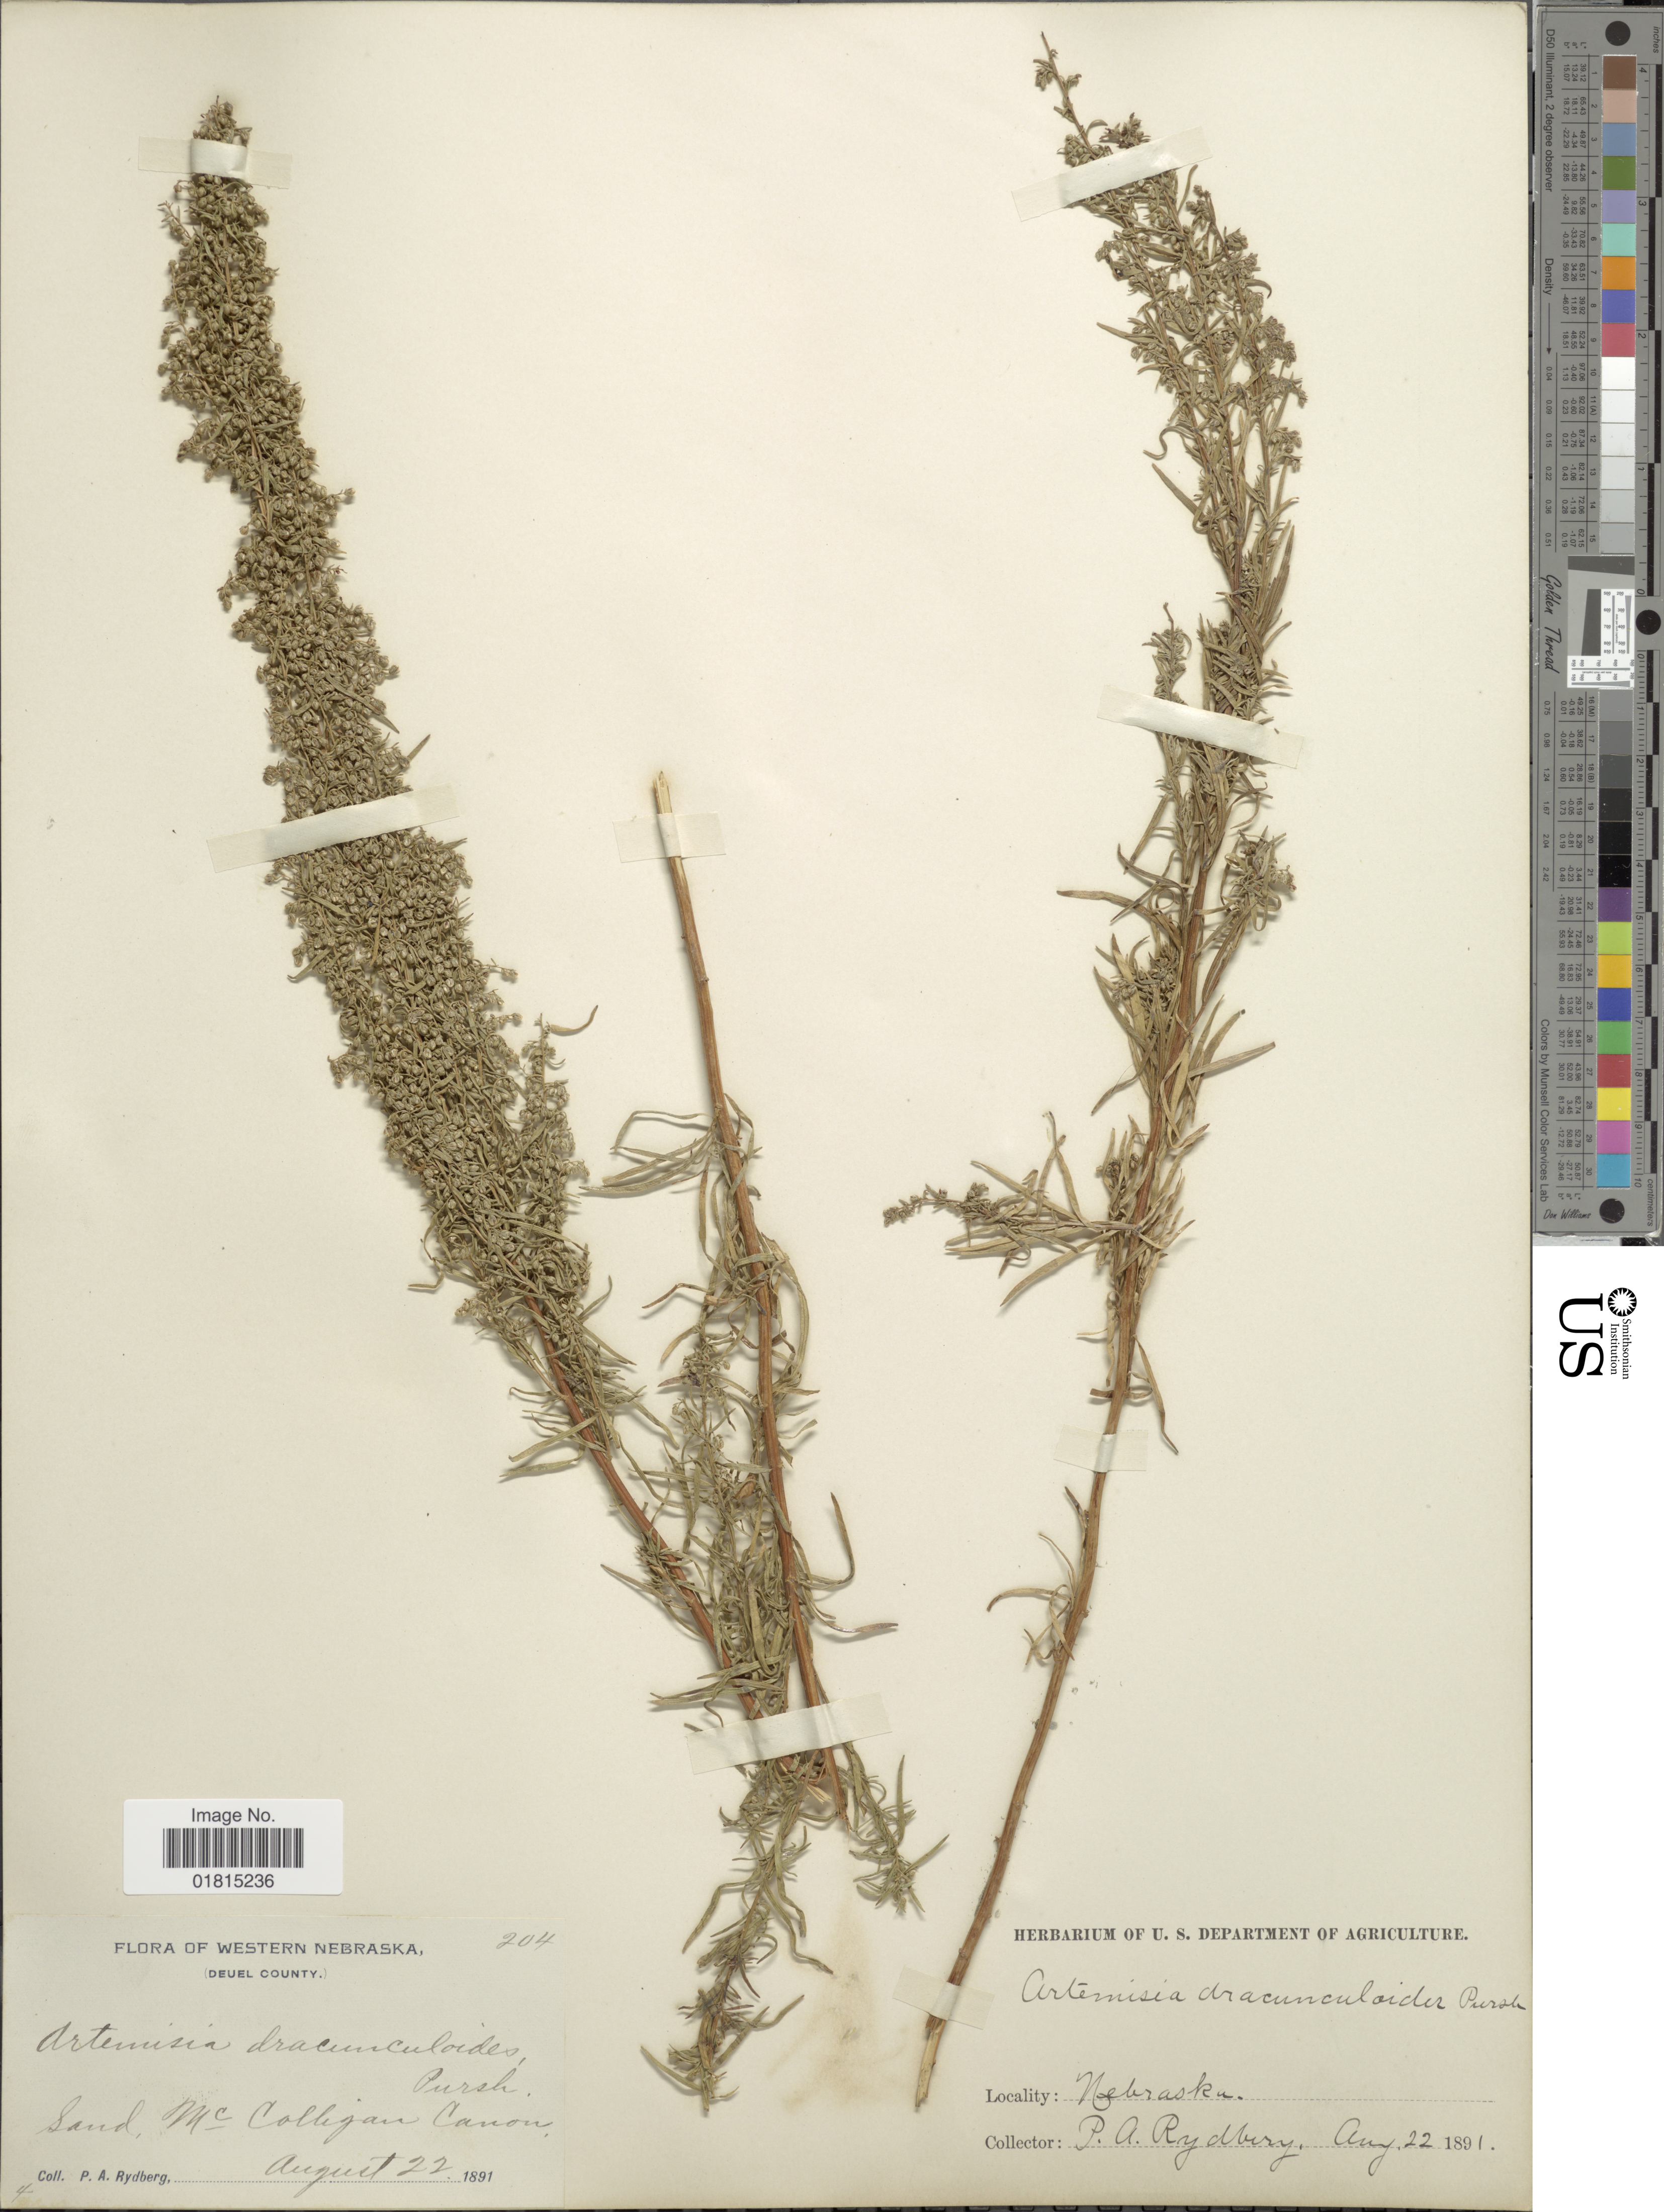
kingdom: Plantae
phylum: Tracheophyta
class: Magnoliopsida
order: Asterales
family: Asteraceae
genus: Artemisia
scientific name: Artemisia dracunculoides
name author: Pursh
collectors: P. A. Rydberg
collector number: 204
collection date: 1891-08-22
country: United States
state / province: Nebraska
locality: Western Nebraska (Deuel County). Sand, Mc Colligan Canon